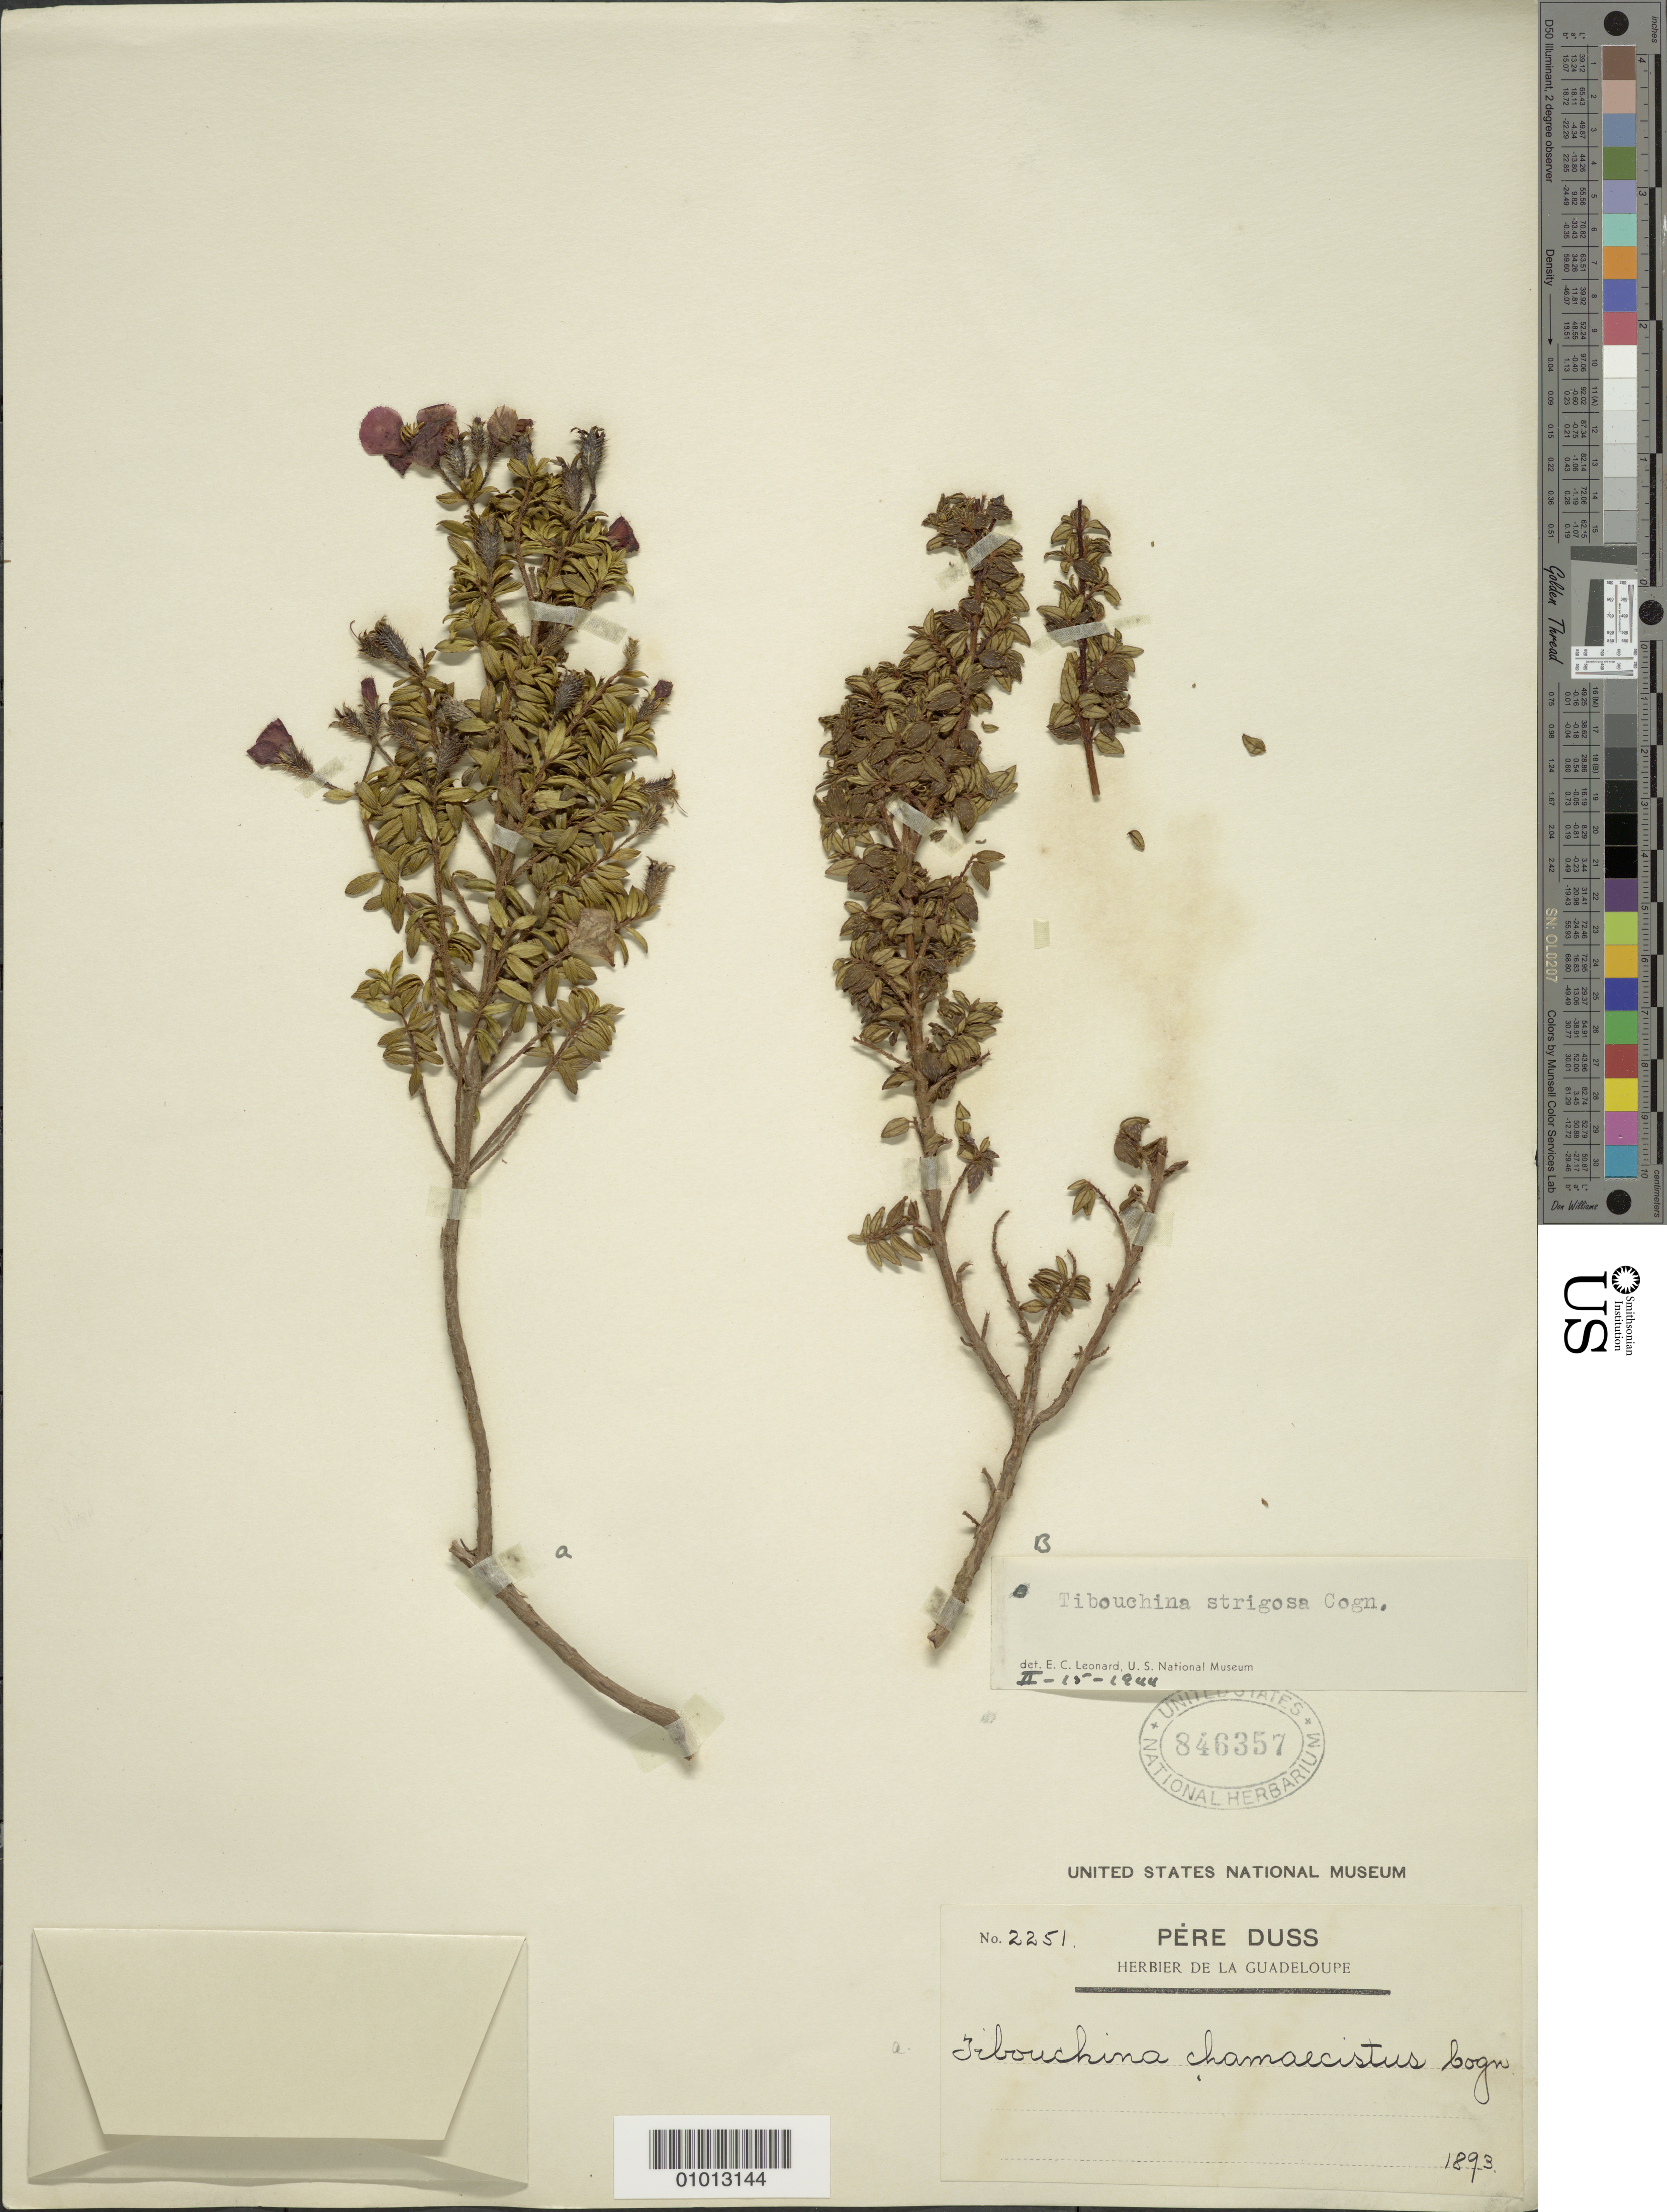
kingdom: Plantae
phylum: Tracheophyta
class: Magnoliopsida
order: Myrtales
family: Melastomataceae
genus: Chaetogastra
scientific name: Chaetogastra chamaecistus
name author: Griseb.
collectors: Père Duss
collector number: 2251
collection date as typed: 1893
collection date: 1893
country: Guadeloupe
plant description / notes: Mixed with Chaetogastra ornata (Sw.) P.J.F. Guim. & Michelang (letter B).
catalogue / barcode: US 846357